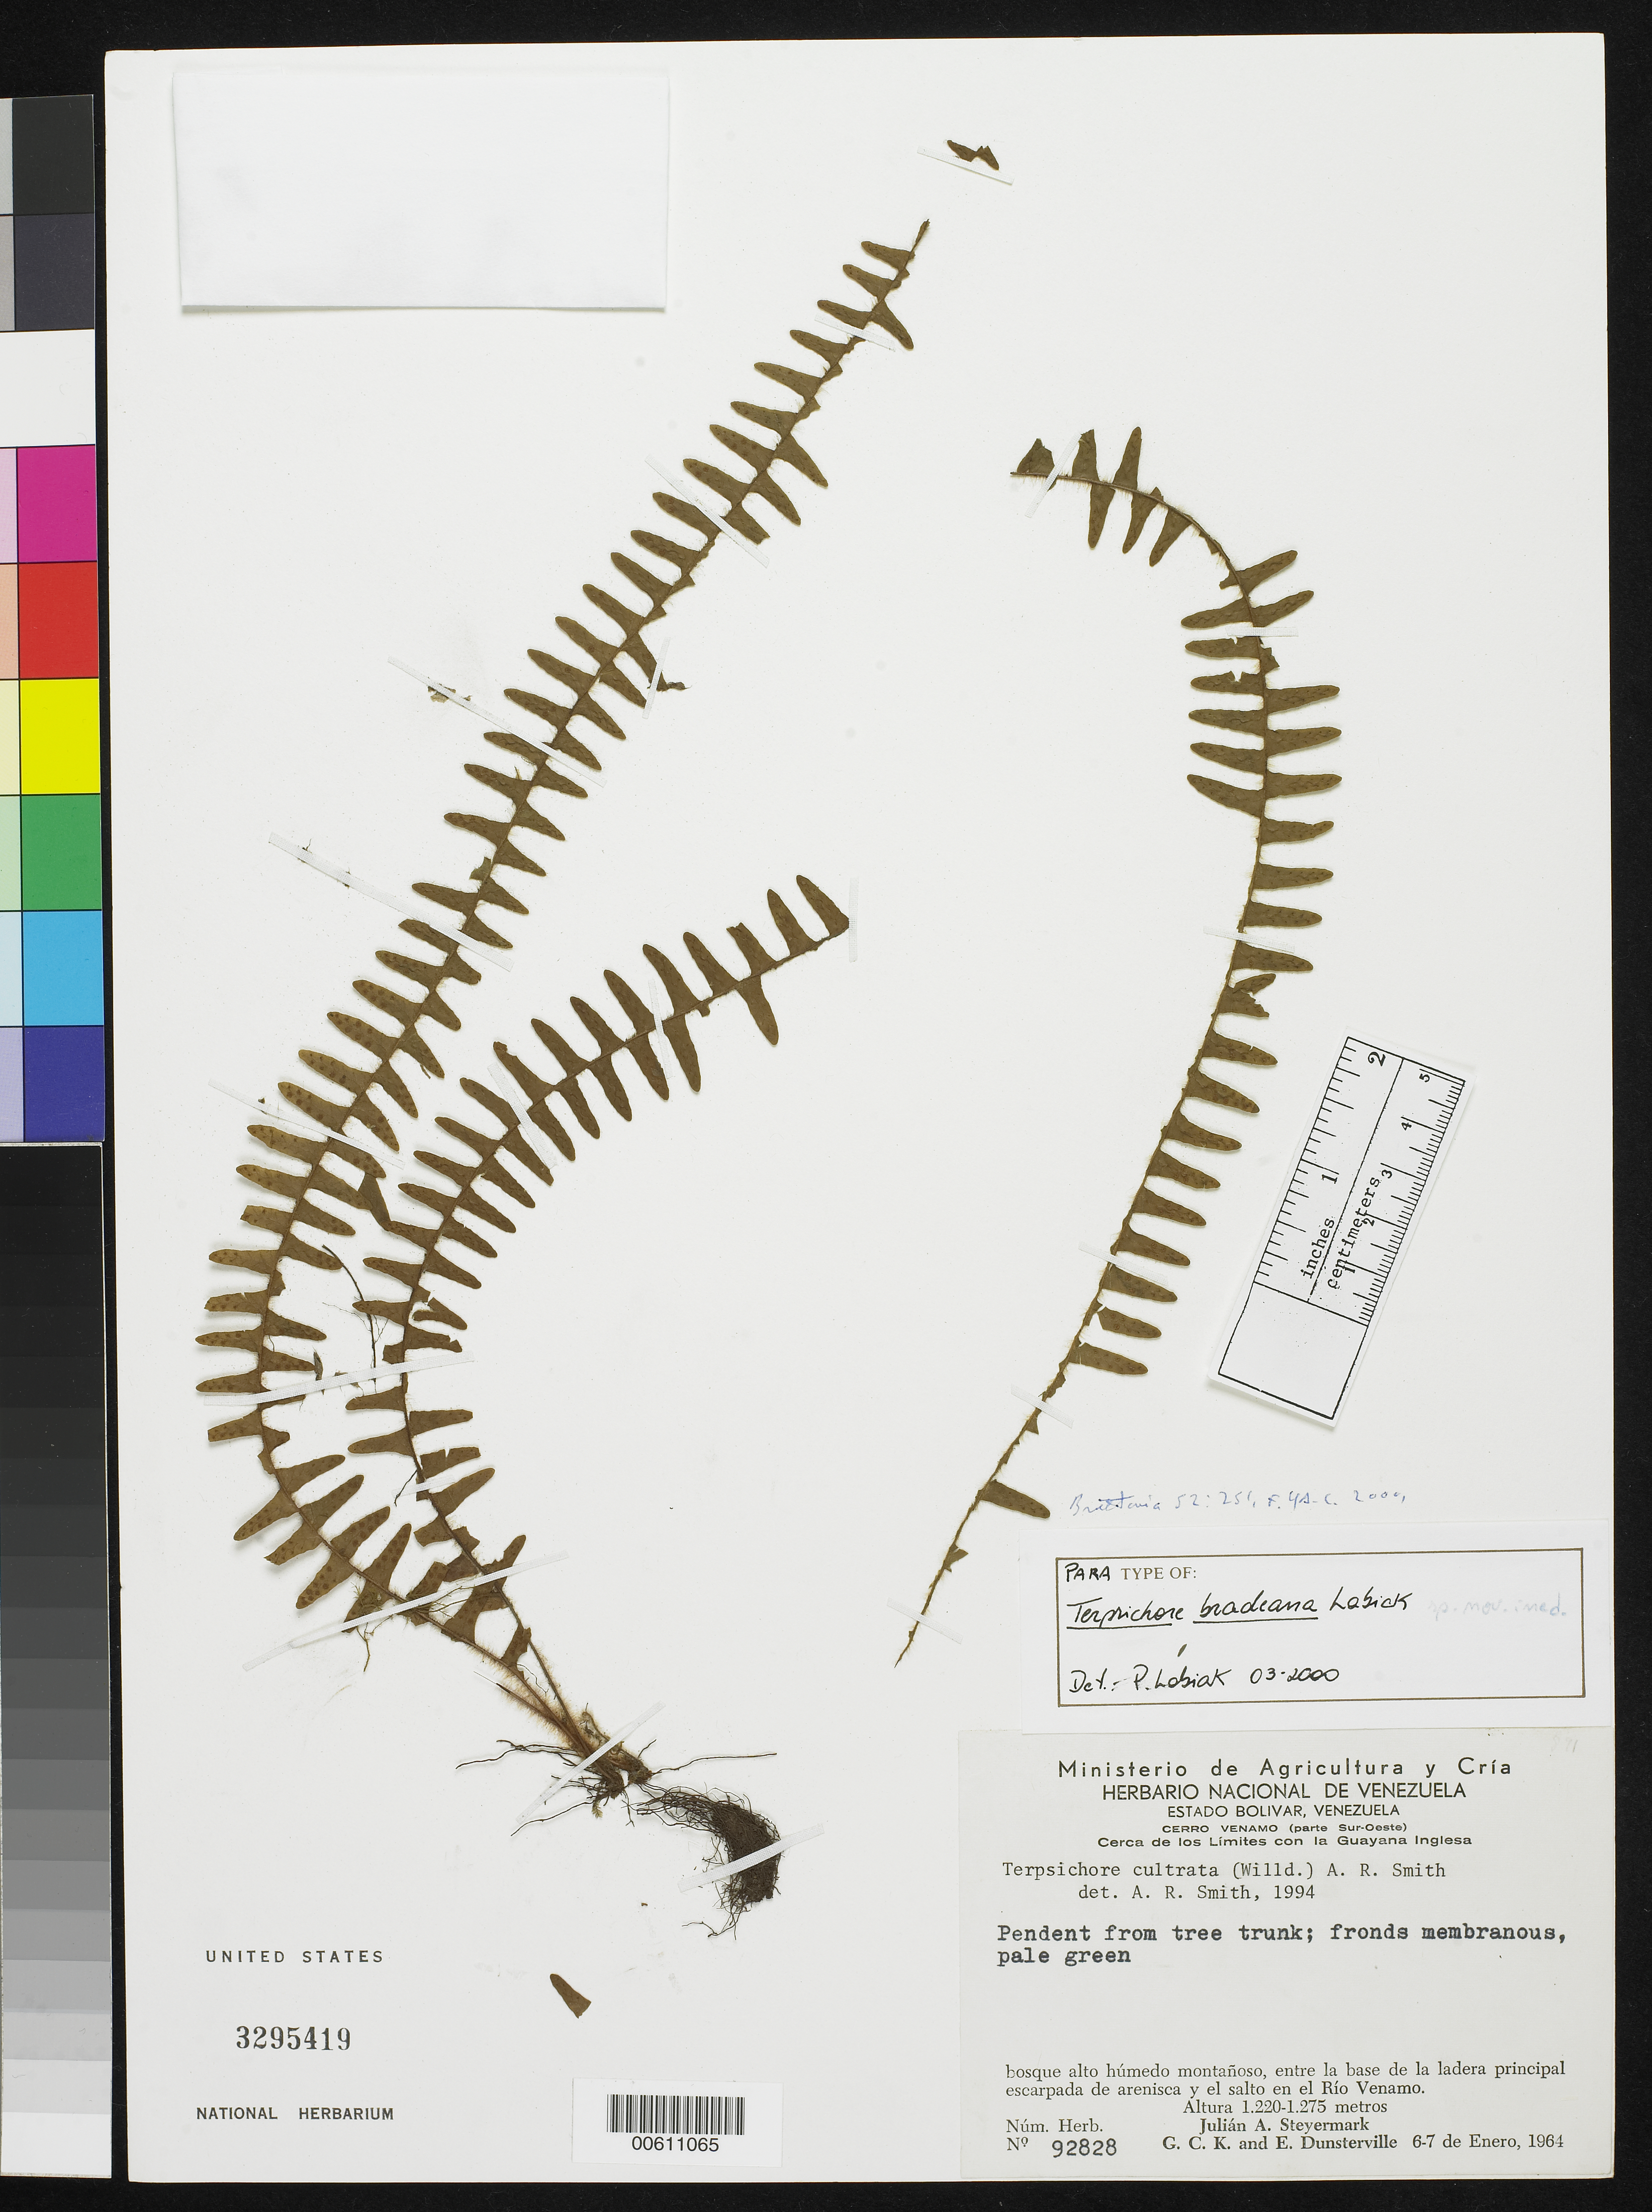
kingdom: Plantae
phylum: Tracheophyta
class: Polypodiopsida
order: Polypodiales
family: Polypodiaceae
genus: Terpsichore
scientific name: Terpsichore bradeana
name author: Labiak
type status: Paratype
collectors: J. Steyermark, G. C. K. Dunsterville & E. Dunsterville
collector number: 92828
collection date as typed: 06 Jan 1964 to 07 Jan 1964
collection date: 1964-01-06/1964-01-07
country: Venezuela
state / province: Bolivar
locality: SW part of Cerro Venamo, between the base of the principal sandstone escarpment and the falls of the R. Venamo.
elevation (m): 1220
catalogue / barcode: US 3295419